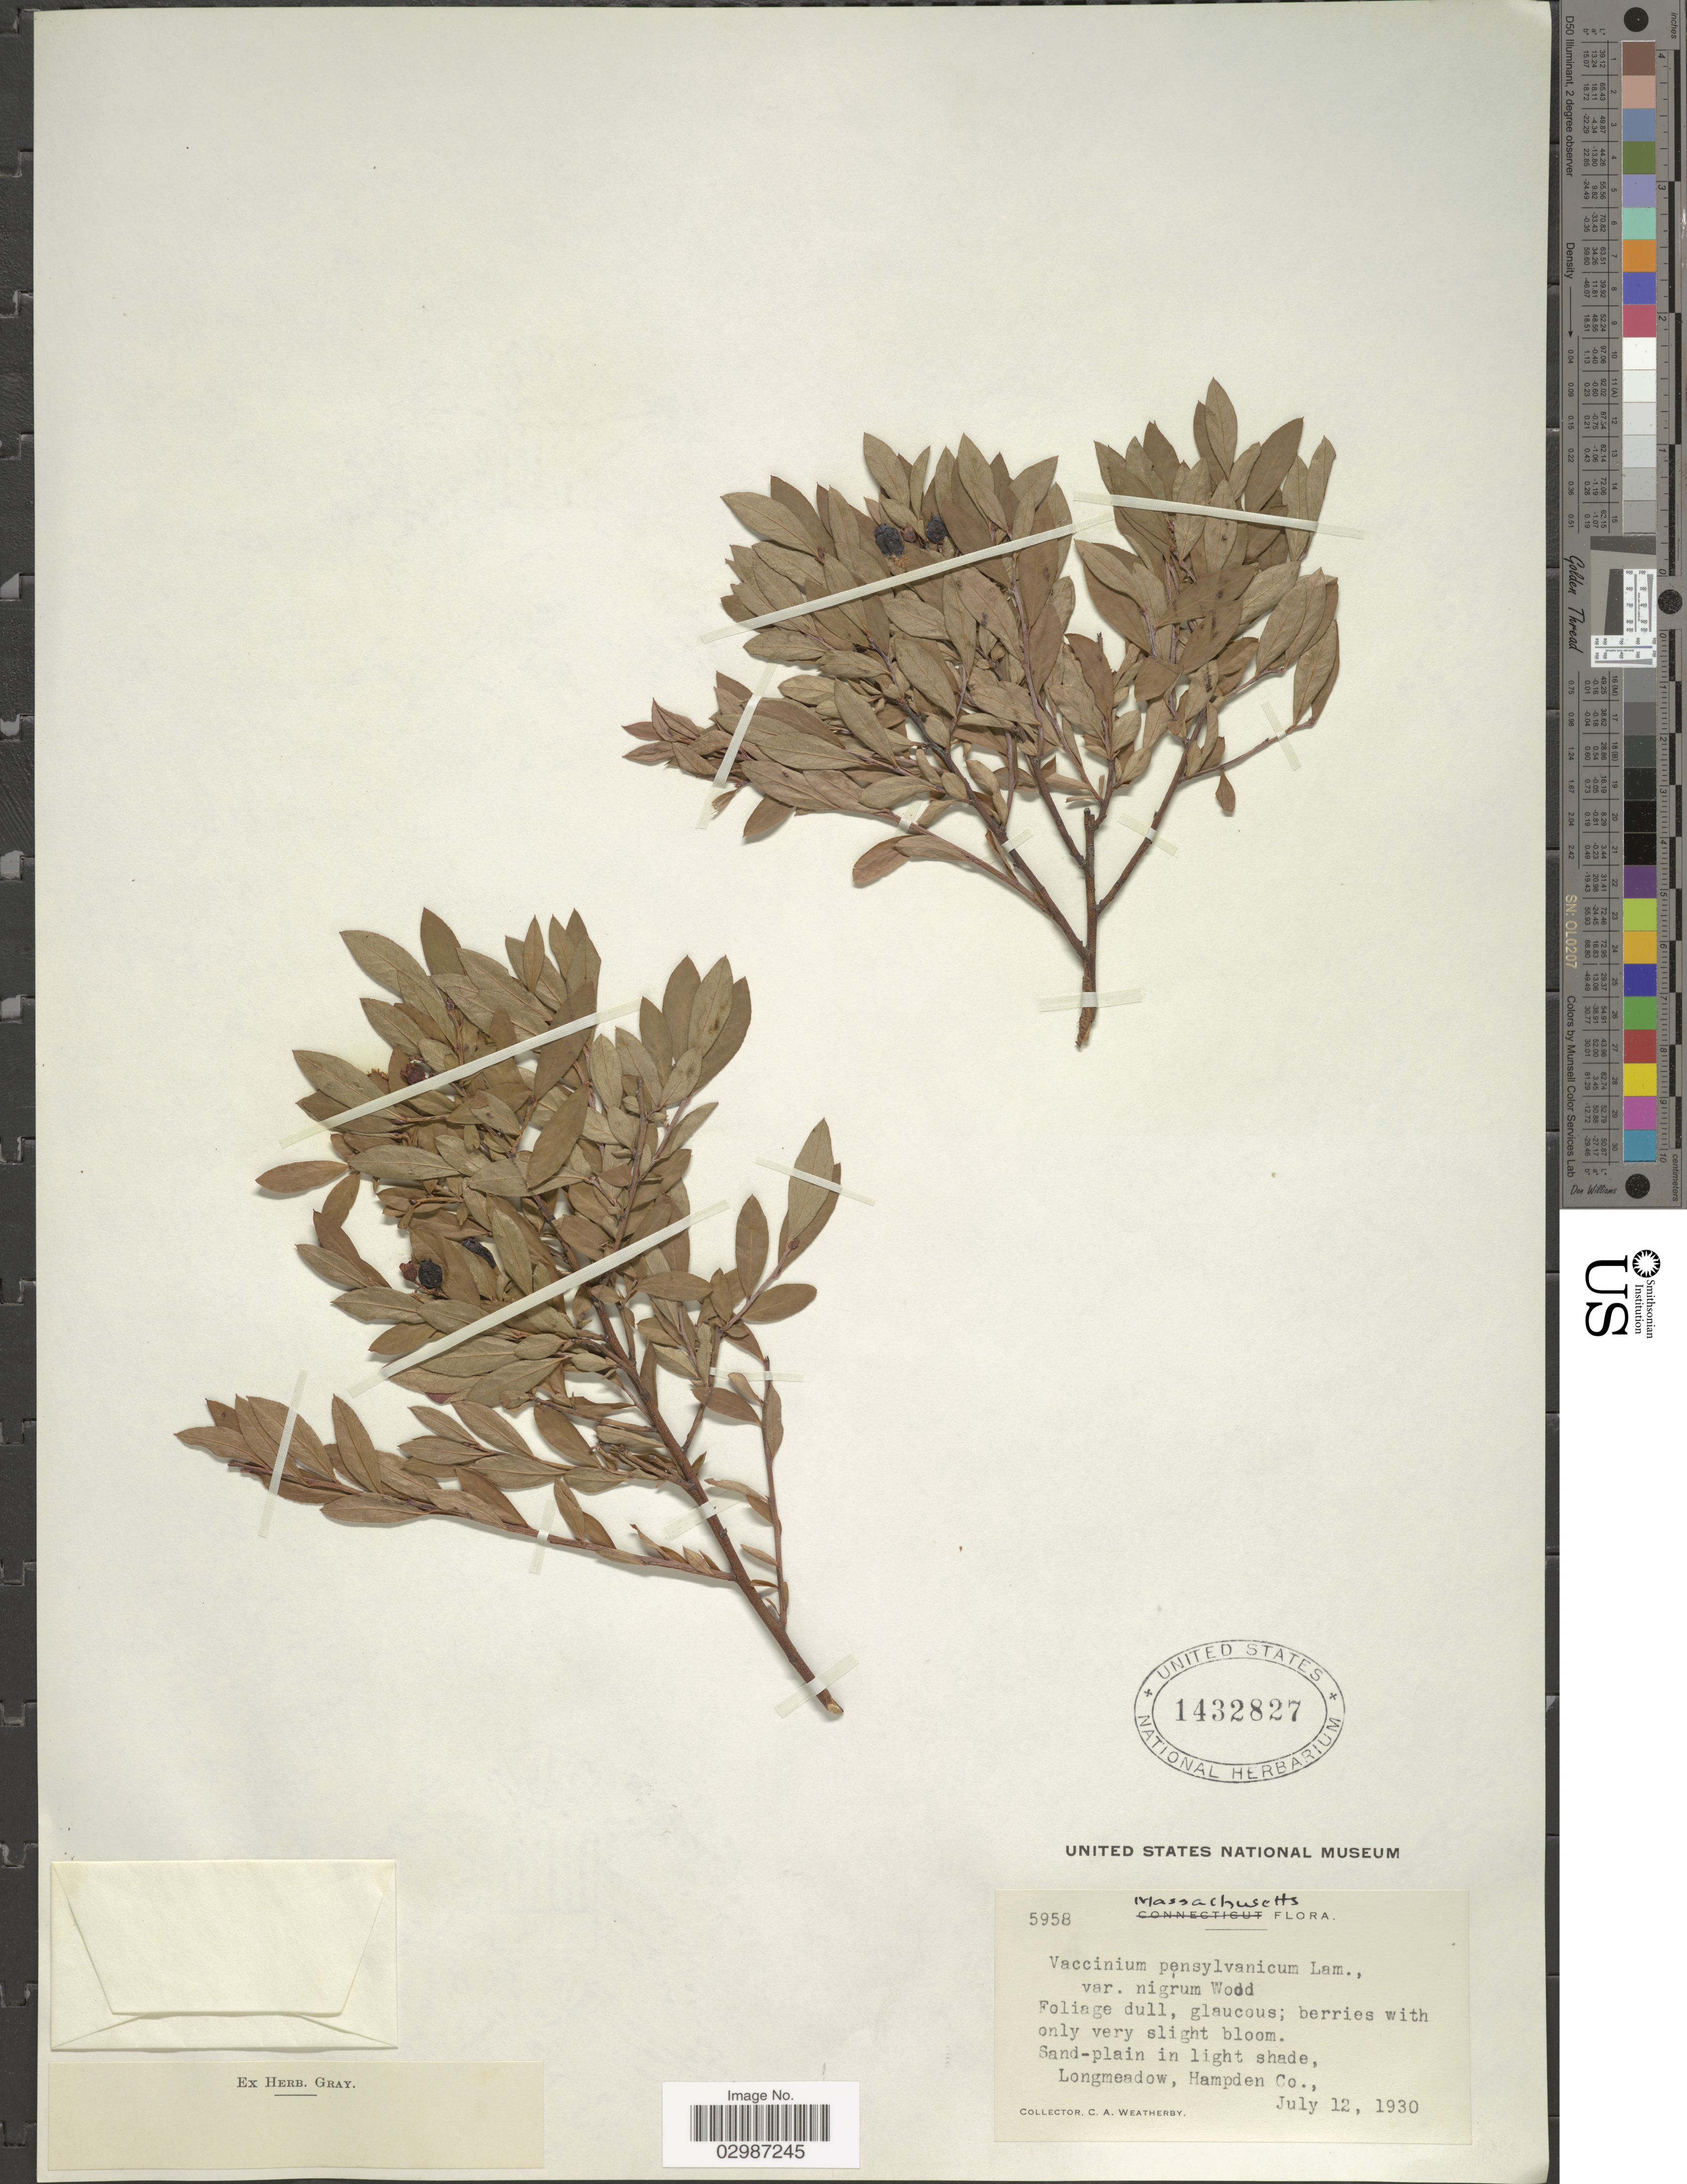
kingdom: Plantae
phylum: Tracheophyta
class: Magnoliopsida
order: Ericales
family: Ericaceae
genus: Vaccinium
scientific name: Vaccinium angustifolium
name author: Aiton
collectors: C. A. Weatherby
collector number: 5958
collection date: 1930-07-12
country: United States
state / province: Massachusetts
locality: Longmeadow, Hampden Co.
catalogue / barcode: US 1432827